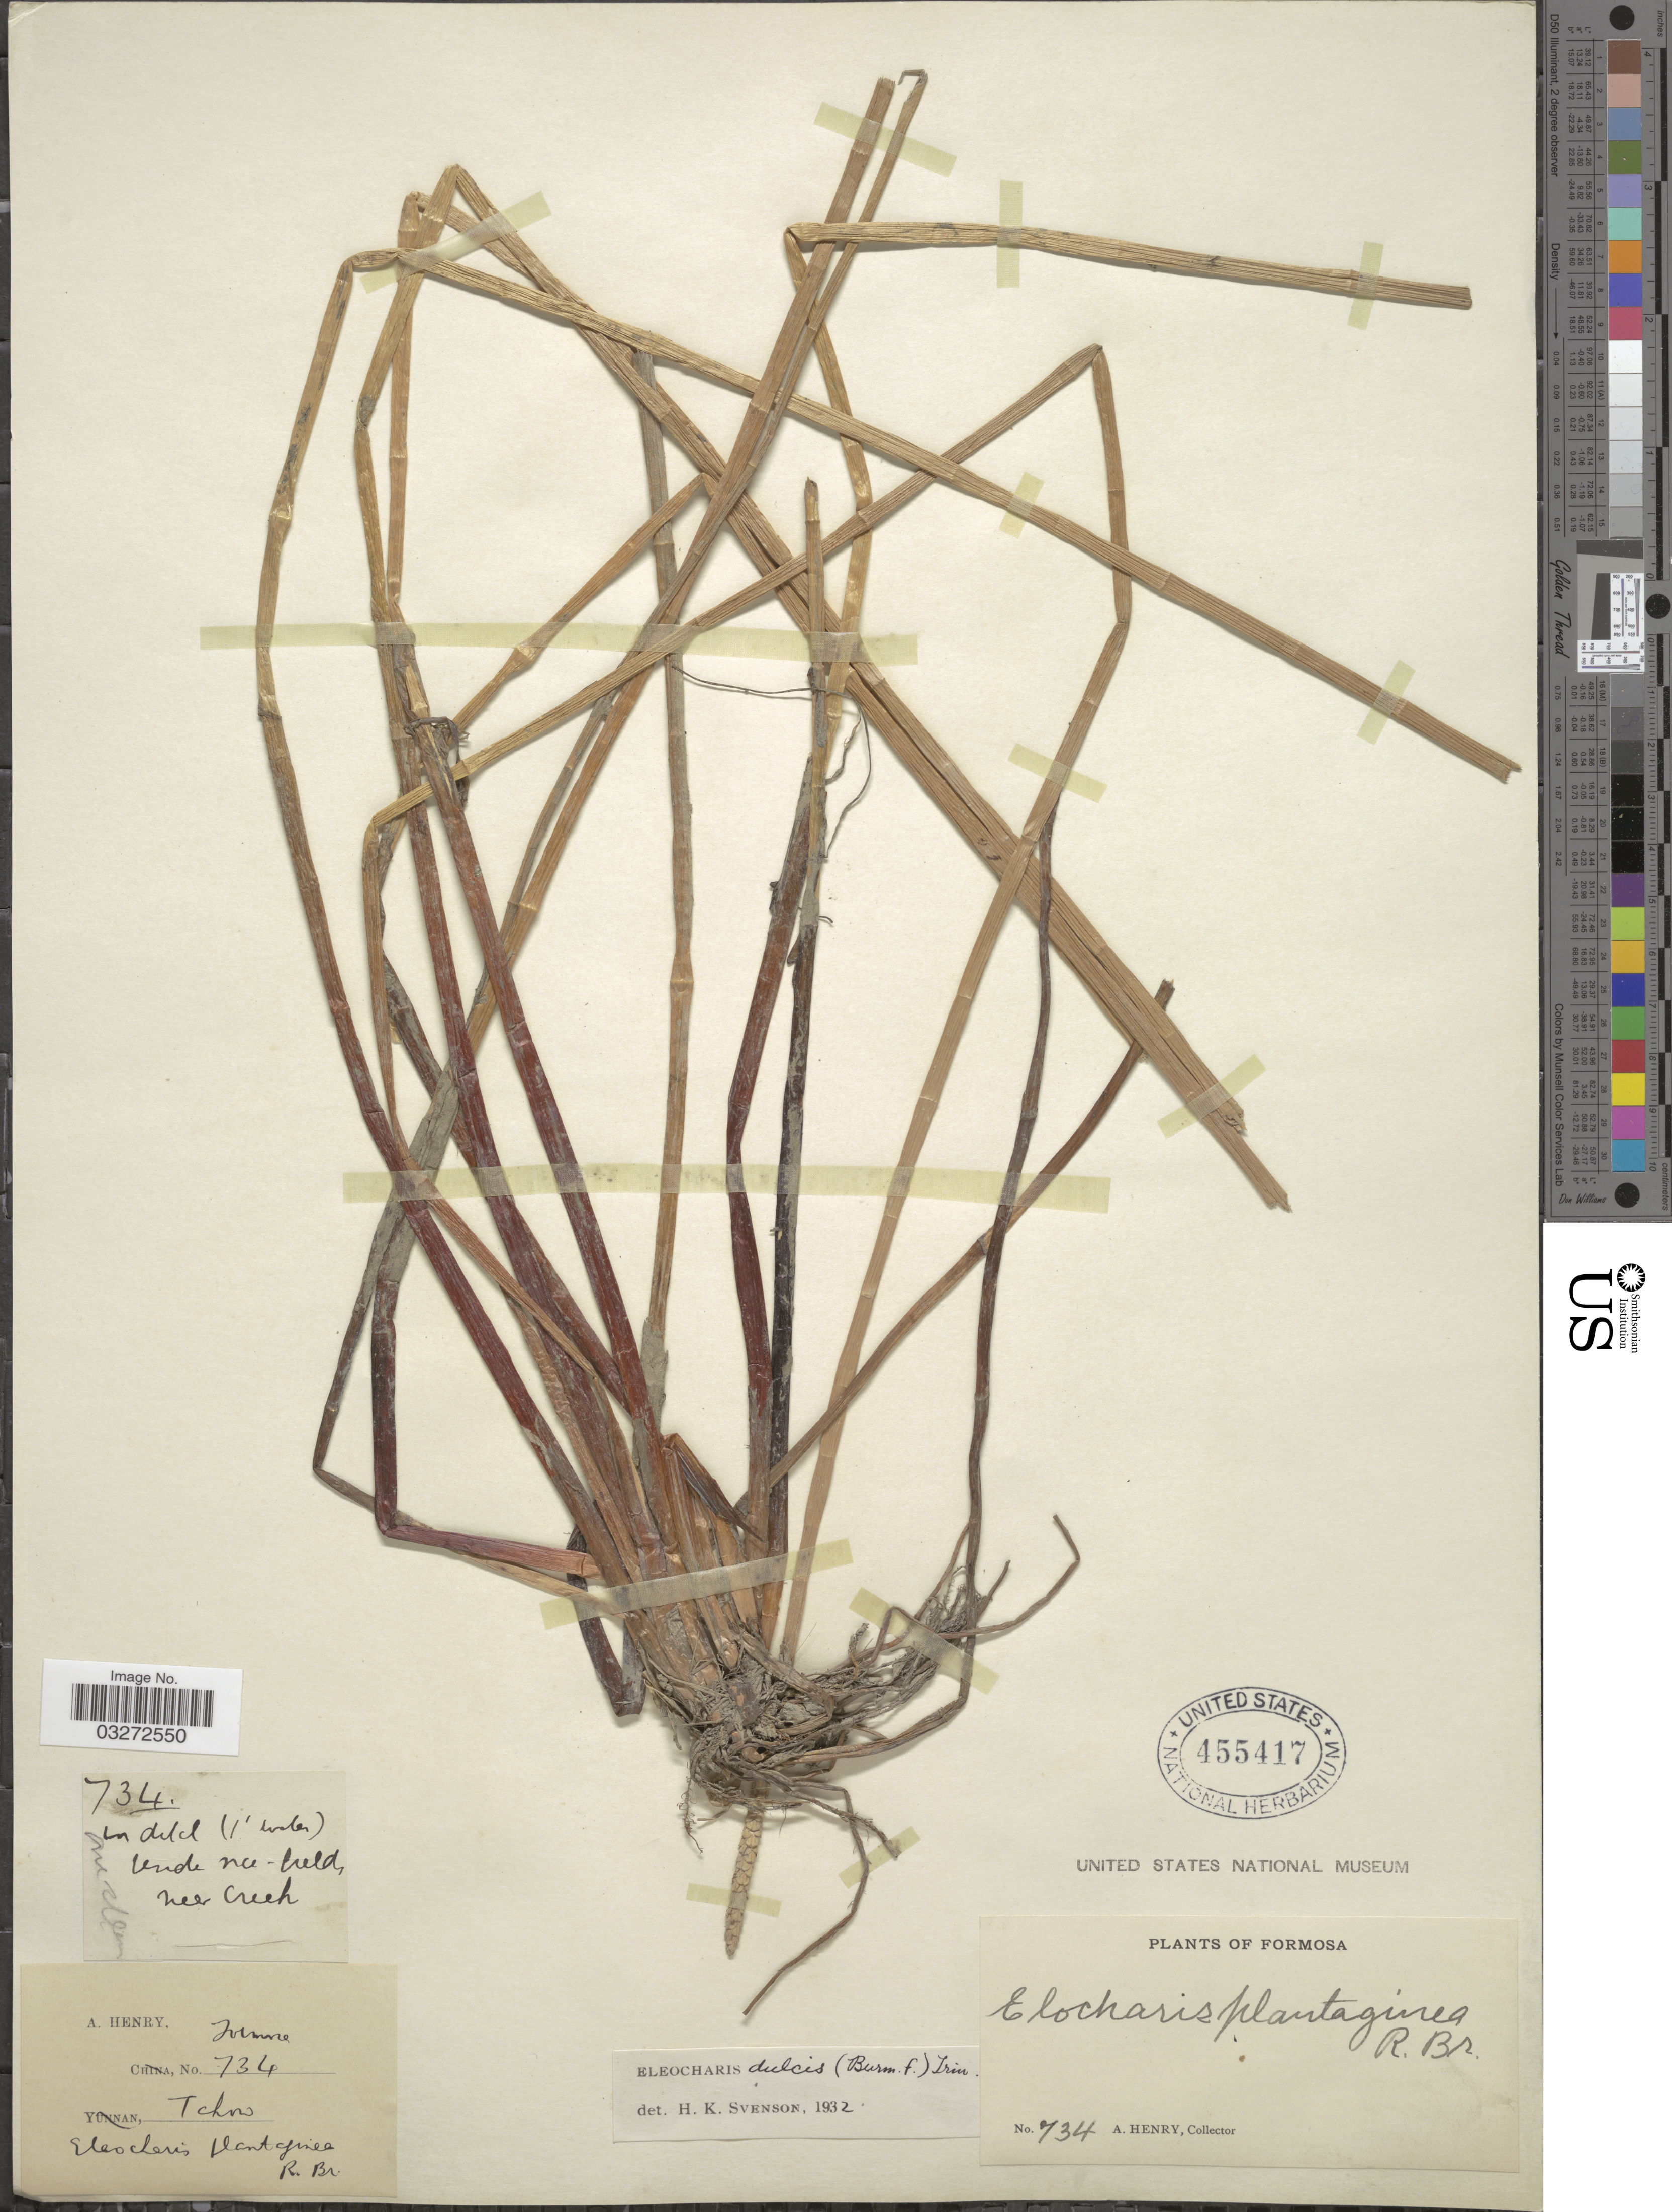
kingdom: Plantae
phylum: Tracheophyta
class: Liliopsida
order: Poales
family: Cyperaceae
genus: Eleocharis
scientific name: Eleocharis dulcis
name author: (Burm. f.) Trin. ex Hensch.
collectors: A. Henry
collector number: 734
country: Taiwan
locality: Formosa. Tekow.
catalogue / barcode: US 455417